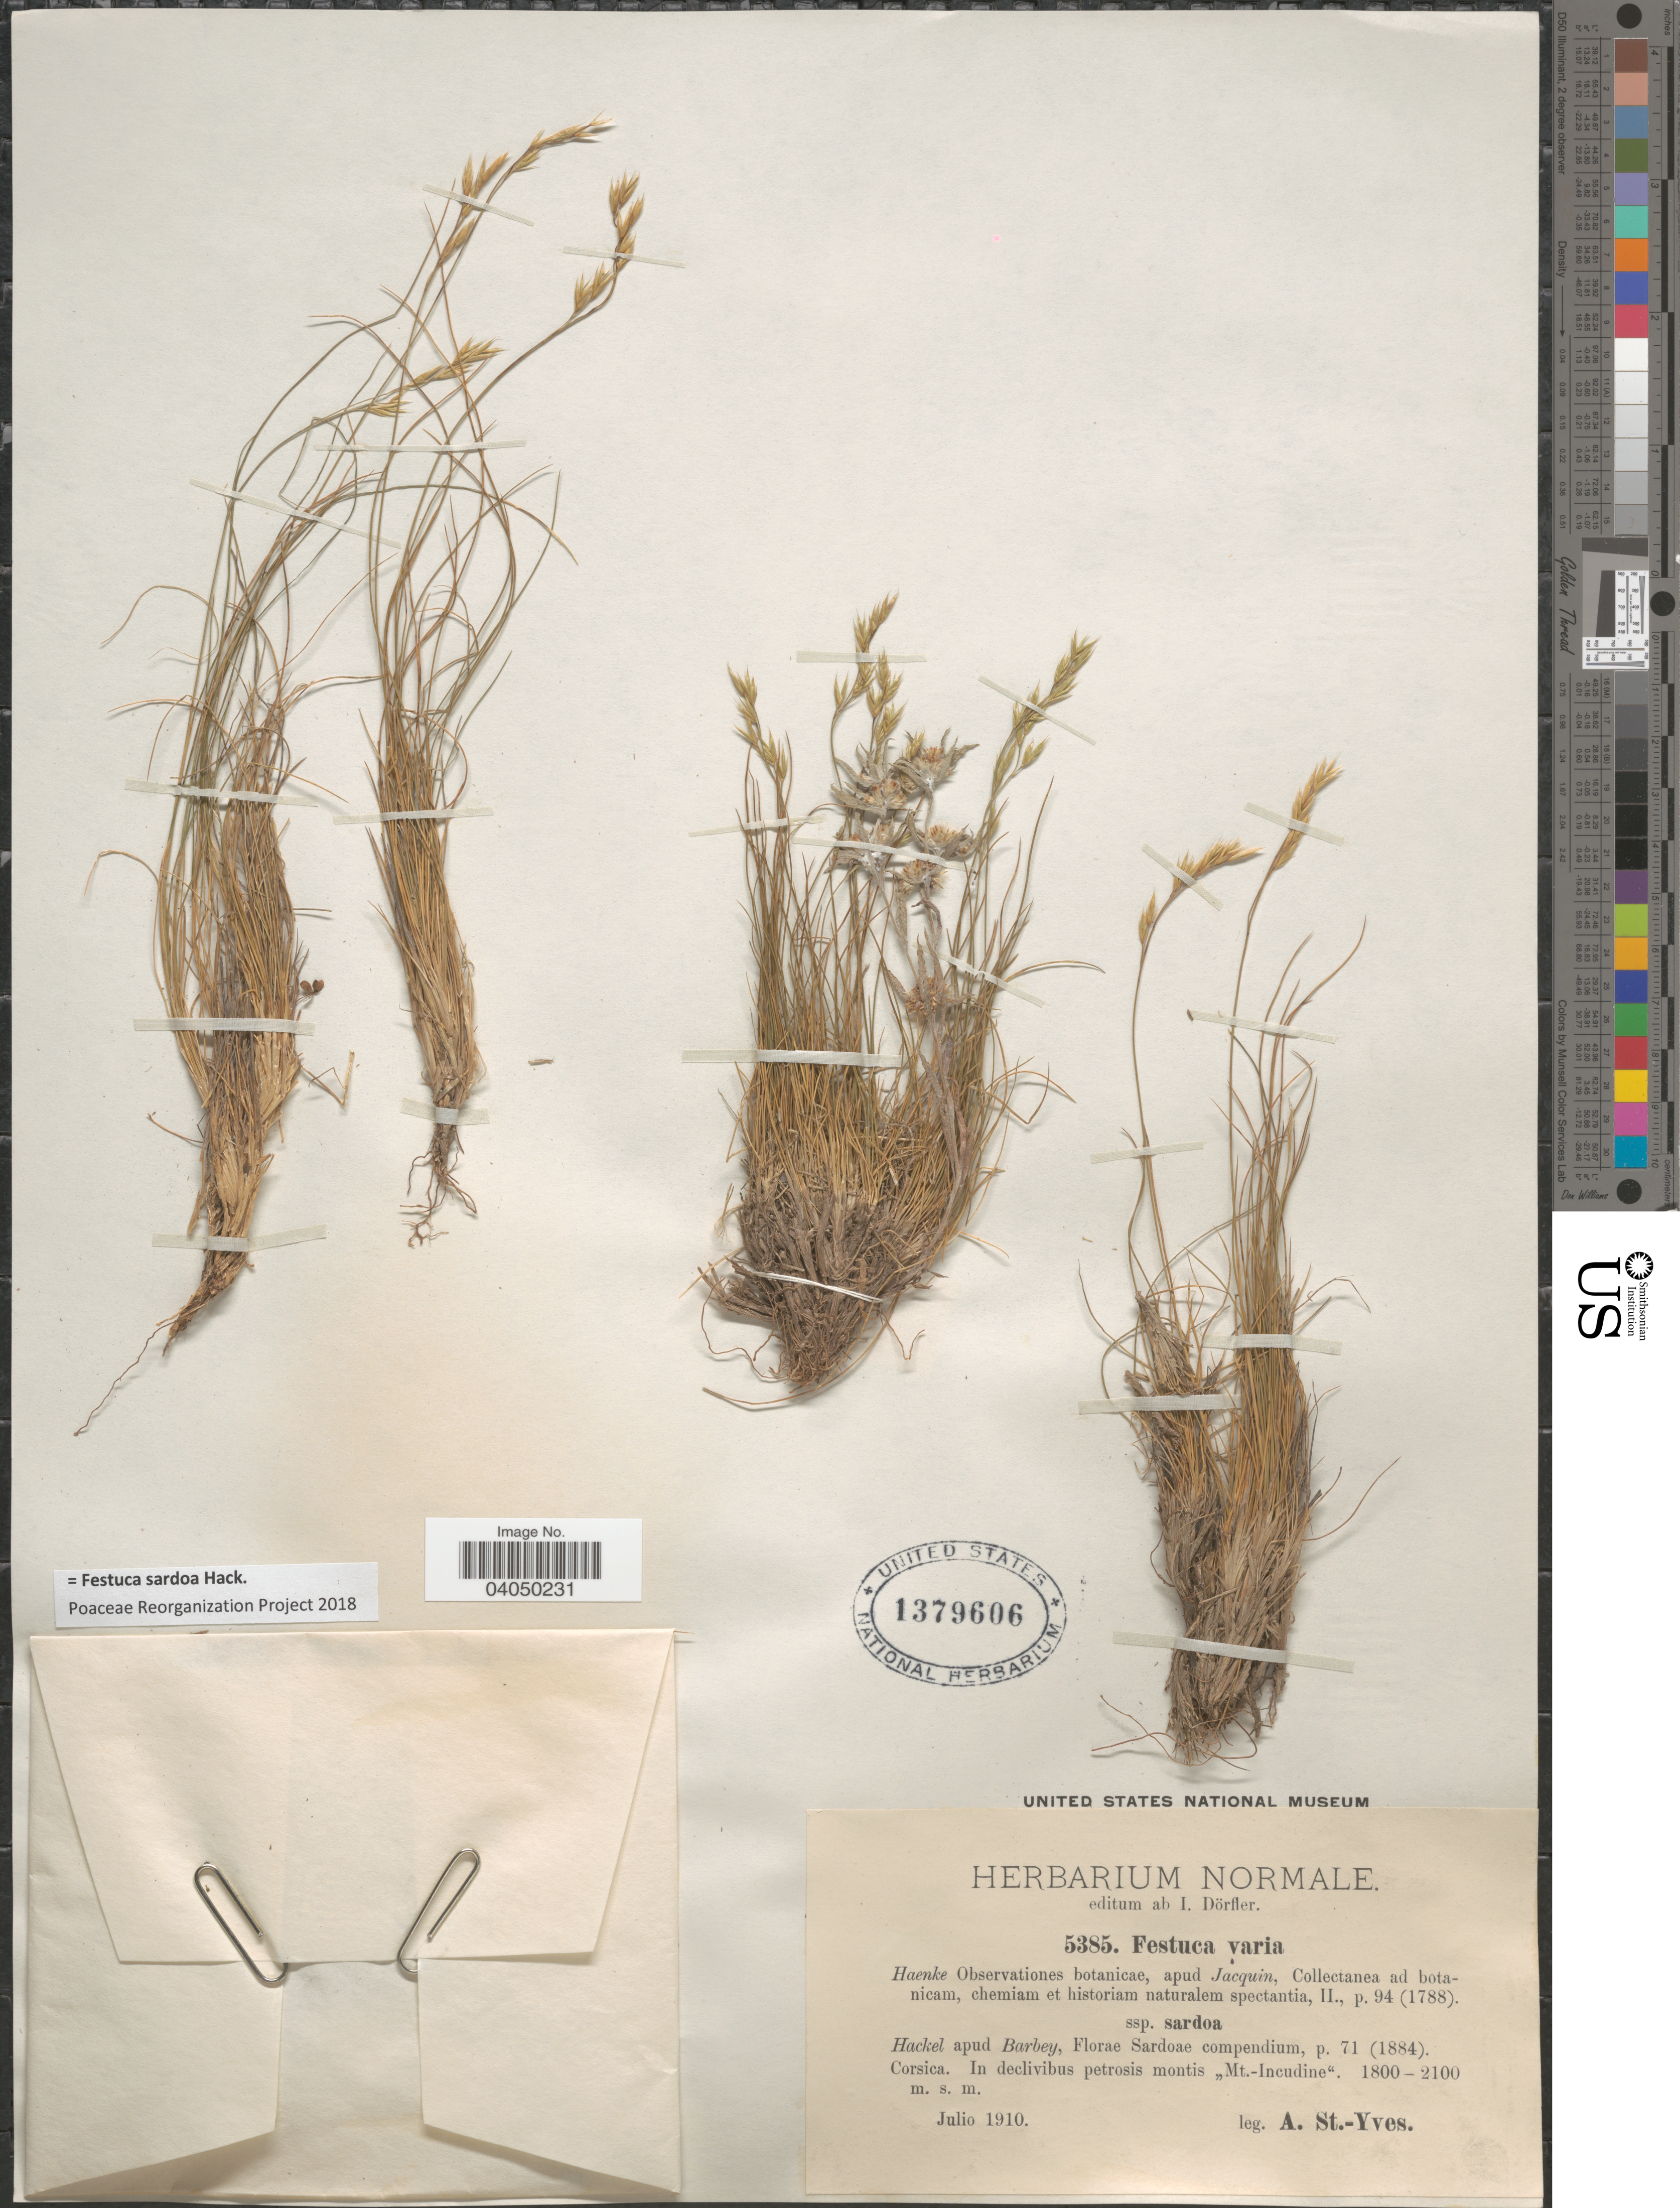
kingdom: Plantae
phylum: Tracheophyta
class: Liliopsida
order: Poales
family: Poaceae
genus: Festuca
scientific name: Festuca sardoa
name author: Hack.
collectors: A. Saint-Yves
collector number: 5385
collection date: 1910-07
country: France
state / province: Corsica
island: Corse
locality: In declivibus petrosis montis "Mt.-Incudine".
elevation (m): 1800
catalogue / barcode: US 1379606